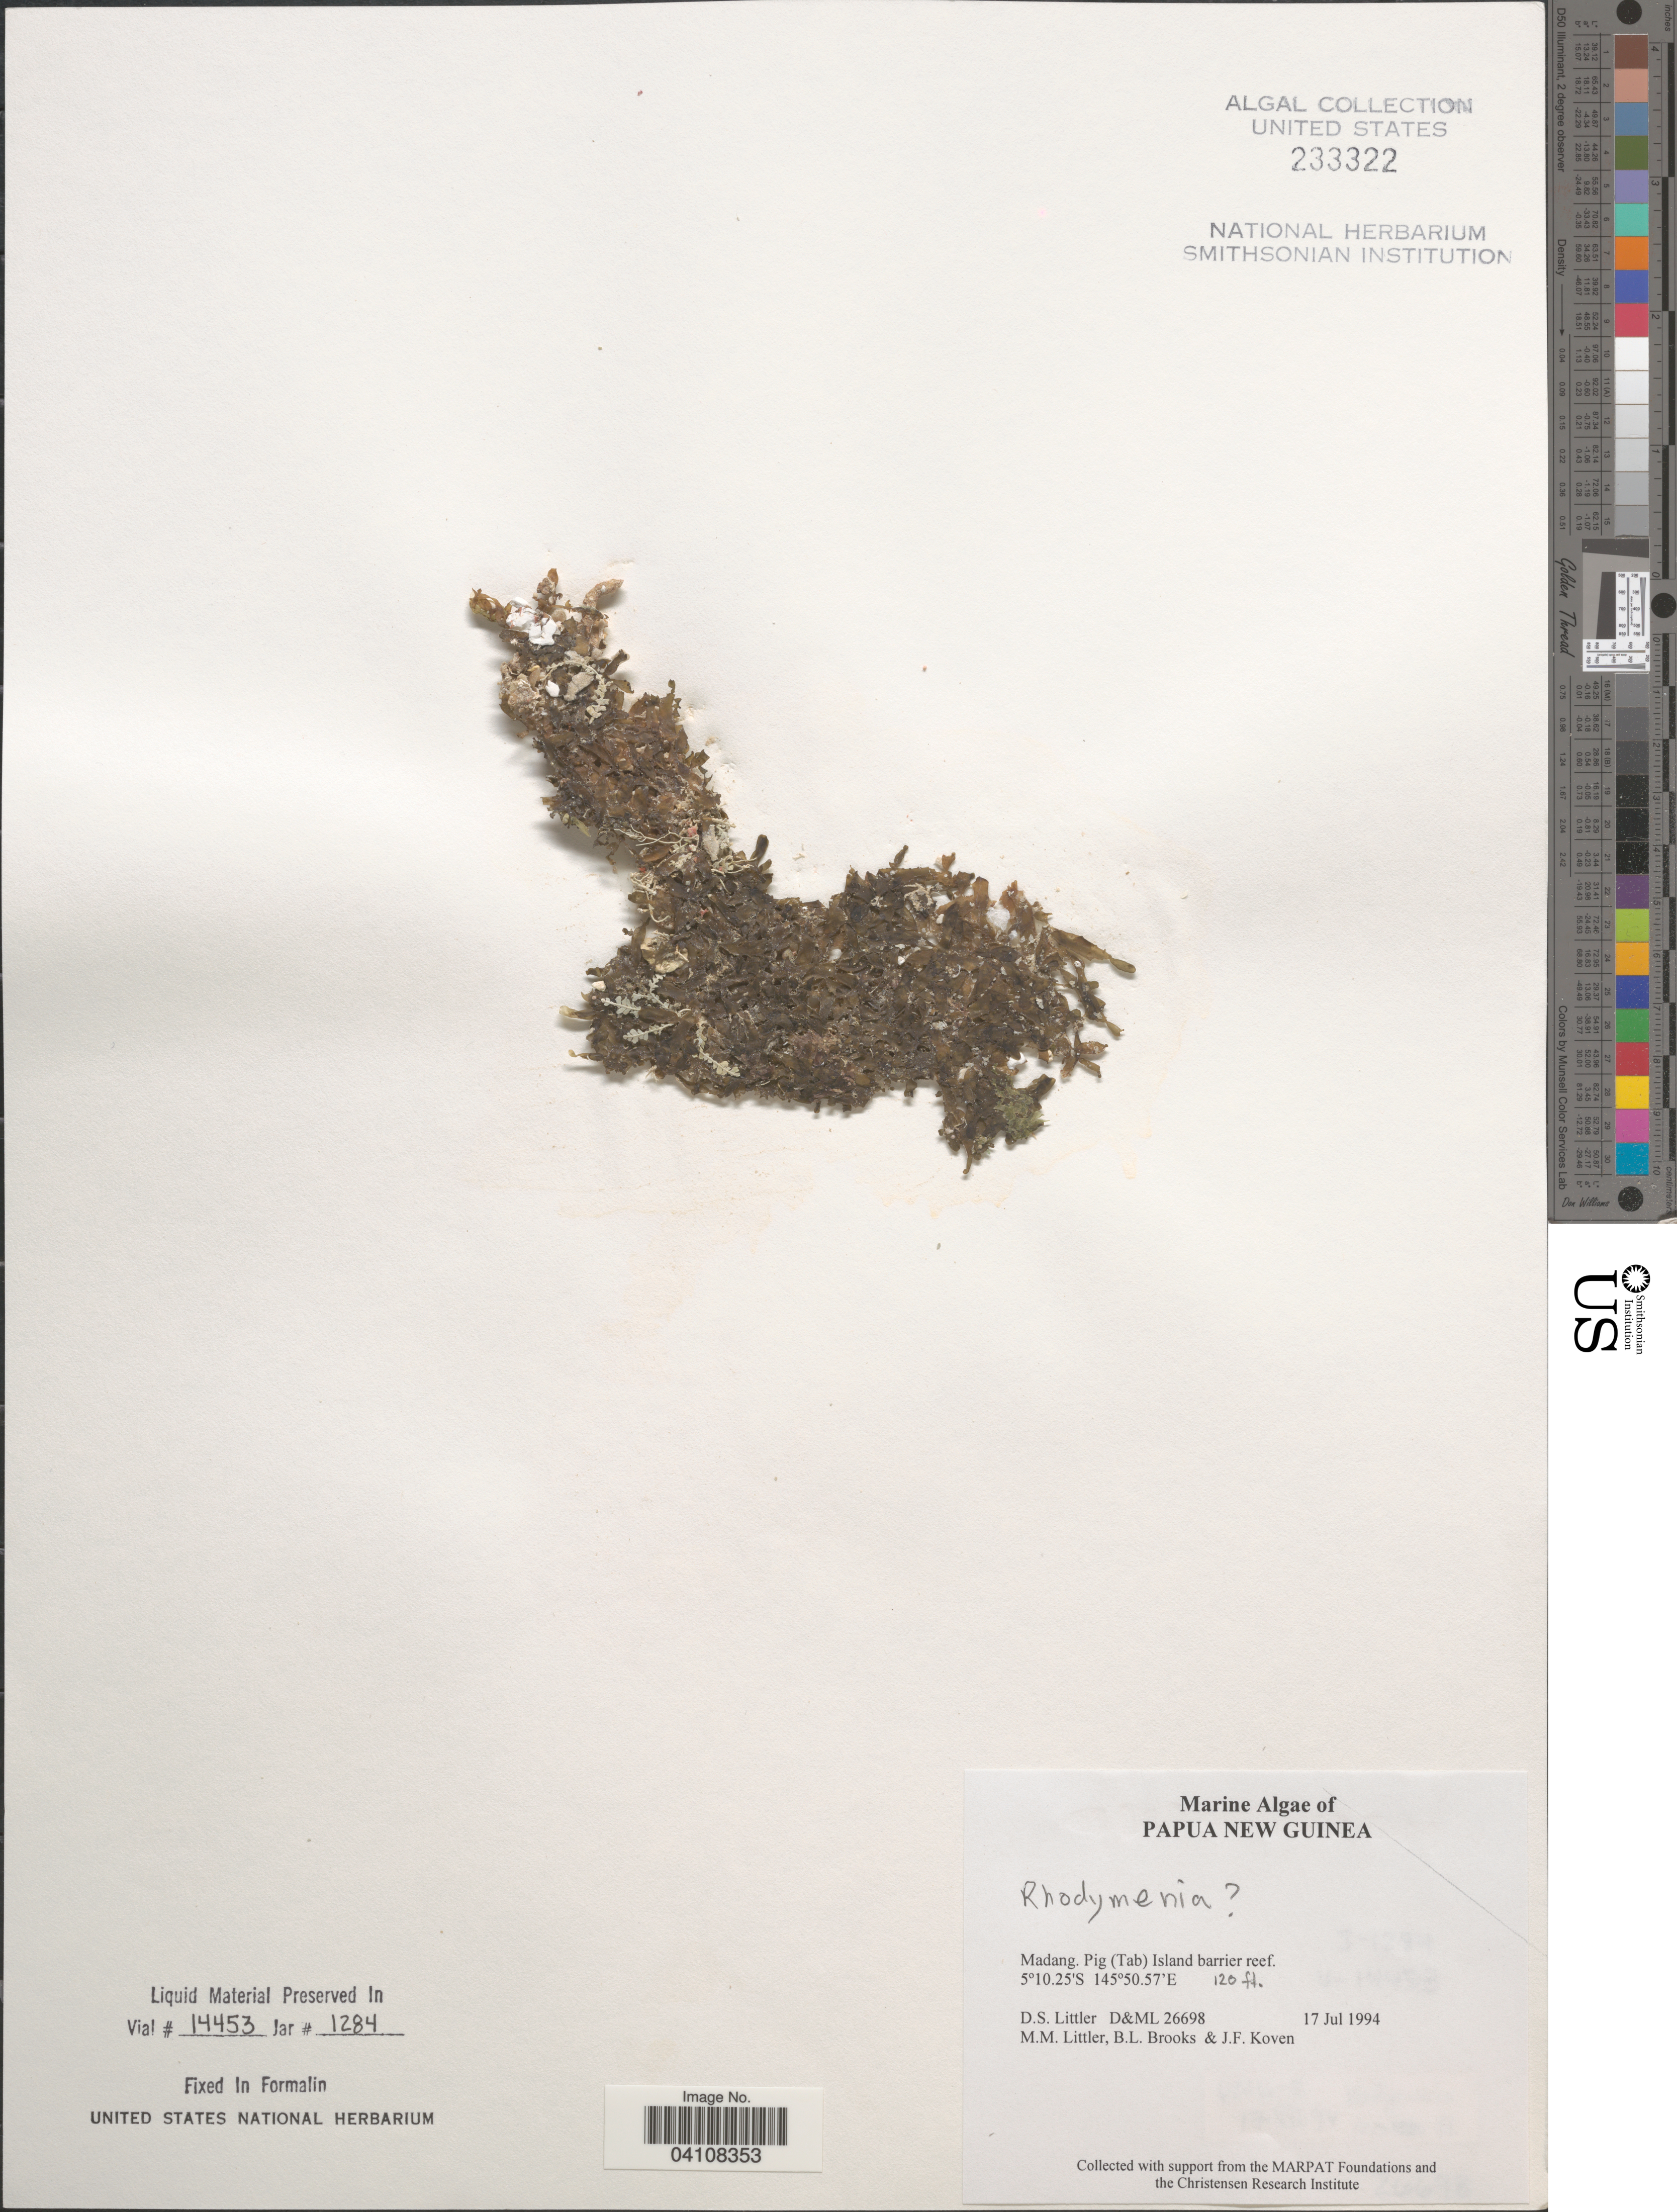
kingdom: Plantae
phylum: Rhodophyta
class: Florideophyceae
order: Rhodymeniales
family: Rhodymeniaceae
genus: Rhodymenia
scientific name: Rhodymenia sp.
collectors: D. S. Littler, B. Brooks & J. Koven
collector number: D&ML26698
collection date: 1994-07-17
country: Papua New Guinea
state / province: Madang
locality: Pig (Tab) Island barrier reef.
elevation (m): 37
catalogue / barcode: US 233322